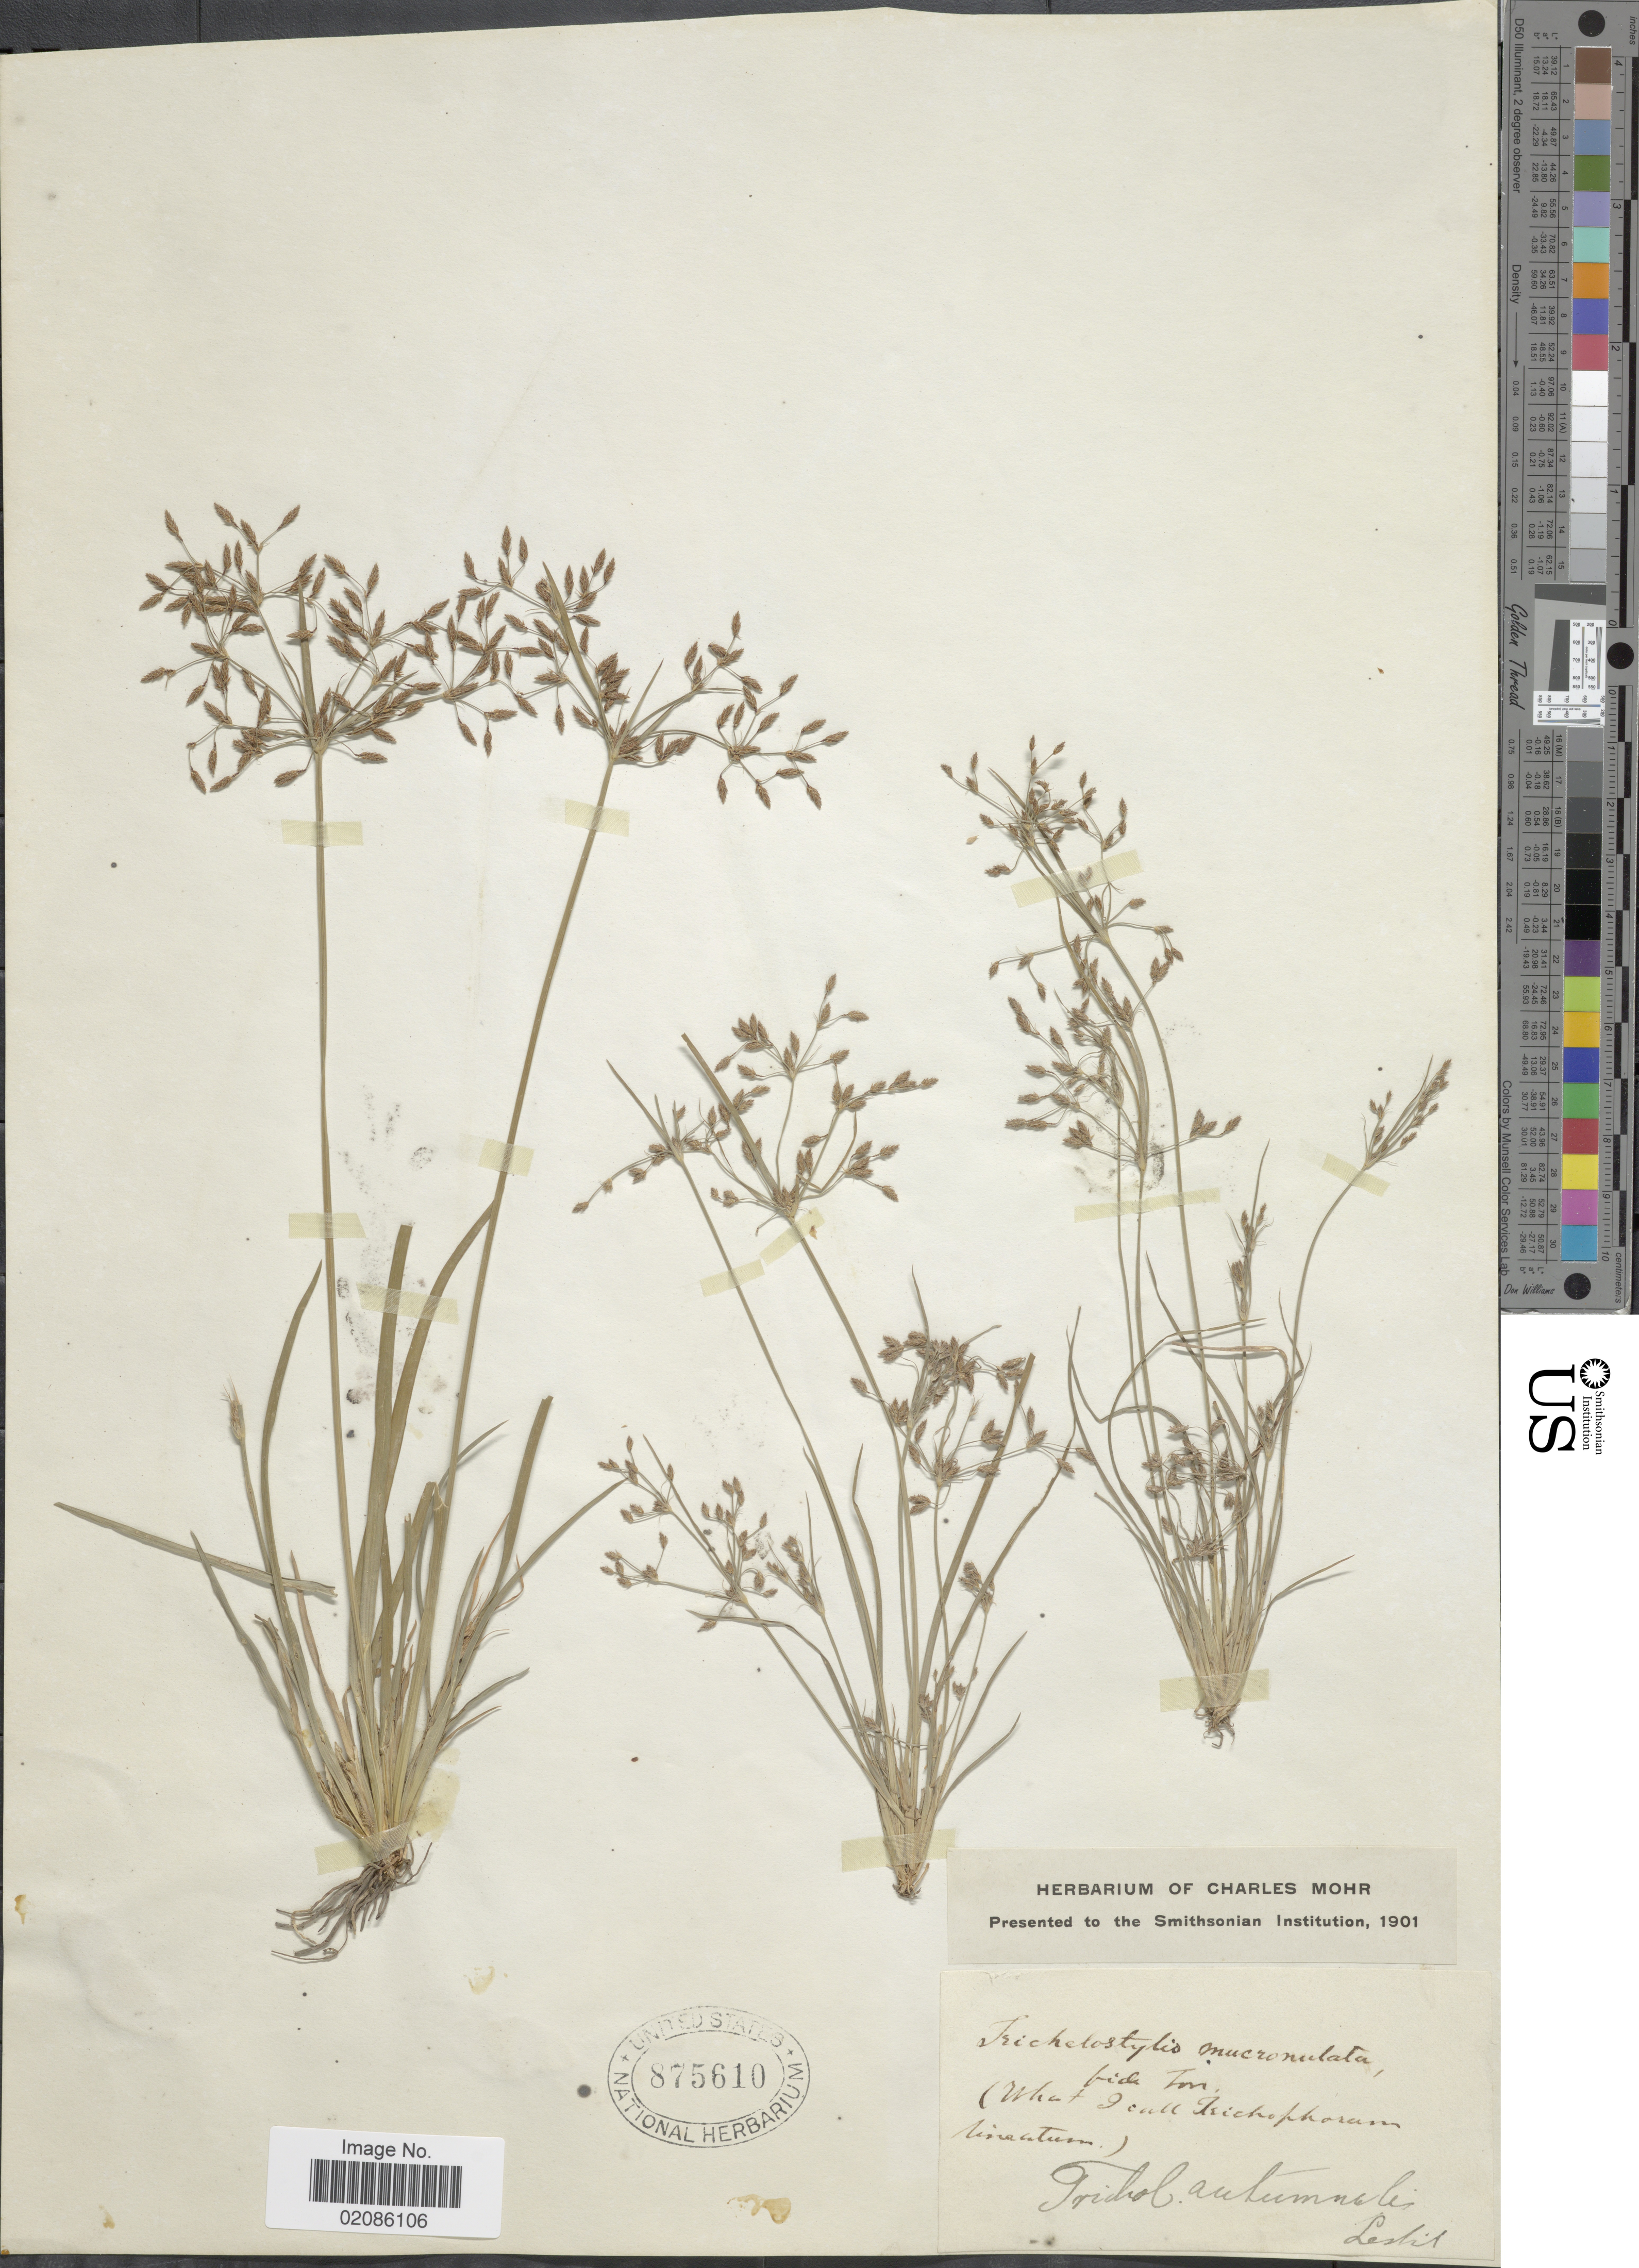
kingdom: Plantae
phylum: Tracheophyta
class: Liliopsida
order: Poales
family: Cyperaceae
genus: Fimbristylis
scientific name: Fimbristylis autumnalis (L.) Roem. & Schult.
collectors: Leslie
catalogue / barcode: US 875610